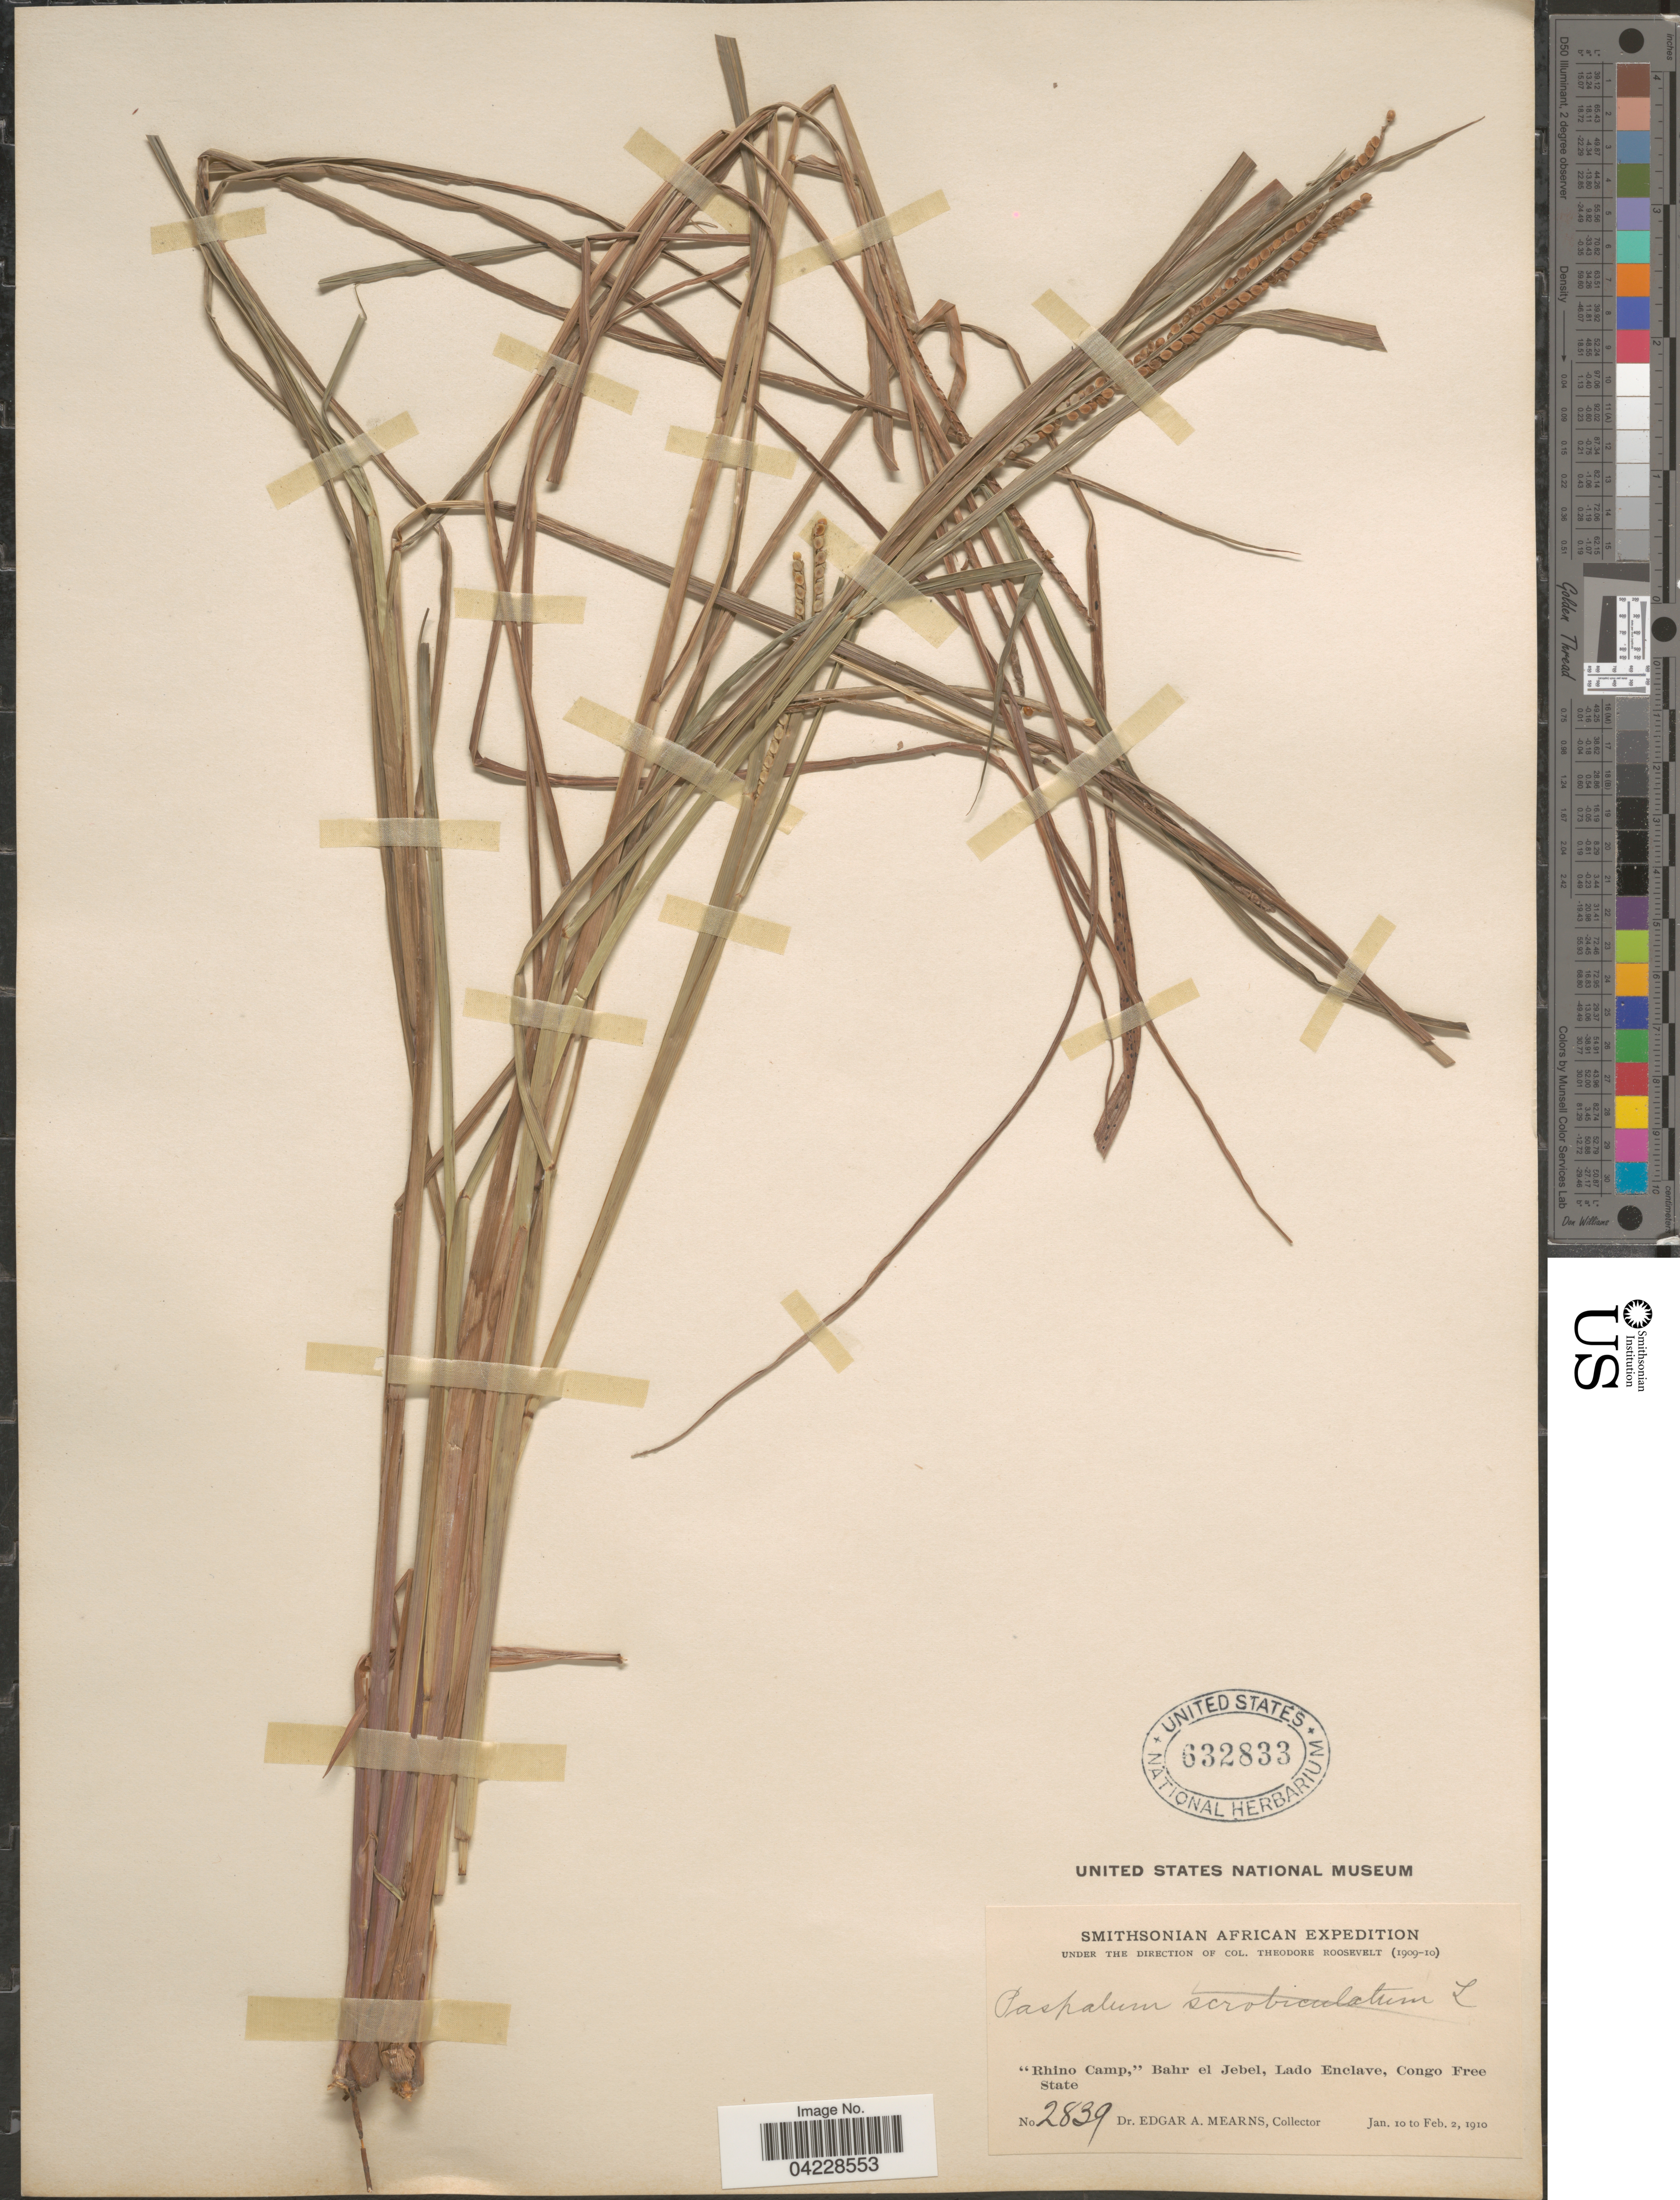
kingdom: Plantae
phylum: Tracheophyta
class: Liliopsida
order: Poales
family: Poaceae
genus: Paspalum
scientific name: Paspalum scrobiculatum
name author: L.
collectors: E. A. Mearns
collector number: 2839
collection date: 1910-01-10/1910-02-02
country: Congo, Democratic Republic of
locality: Smithsonian African Expedition. "Rhino Camp," Bahr el Jebel, Lado Enclave, Congo Free State.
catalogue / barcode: US 632833